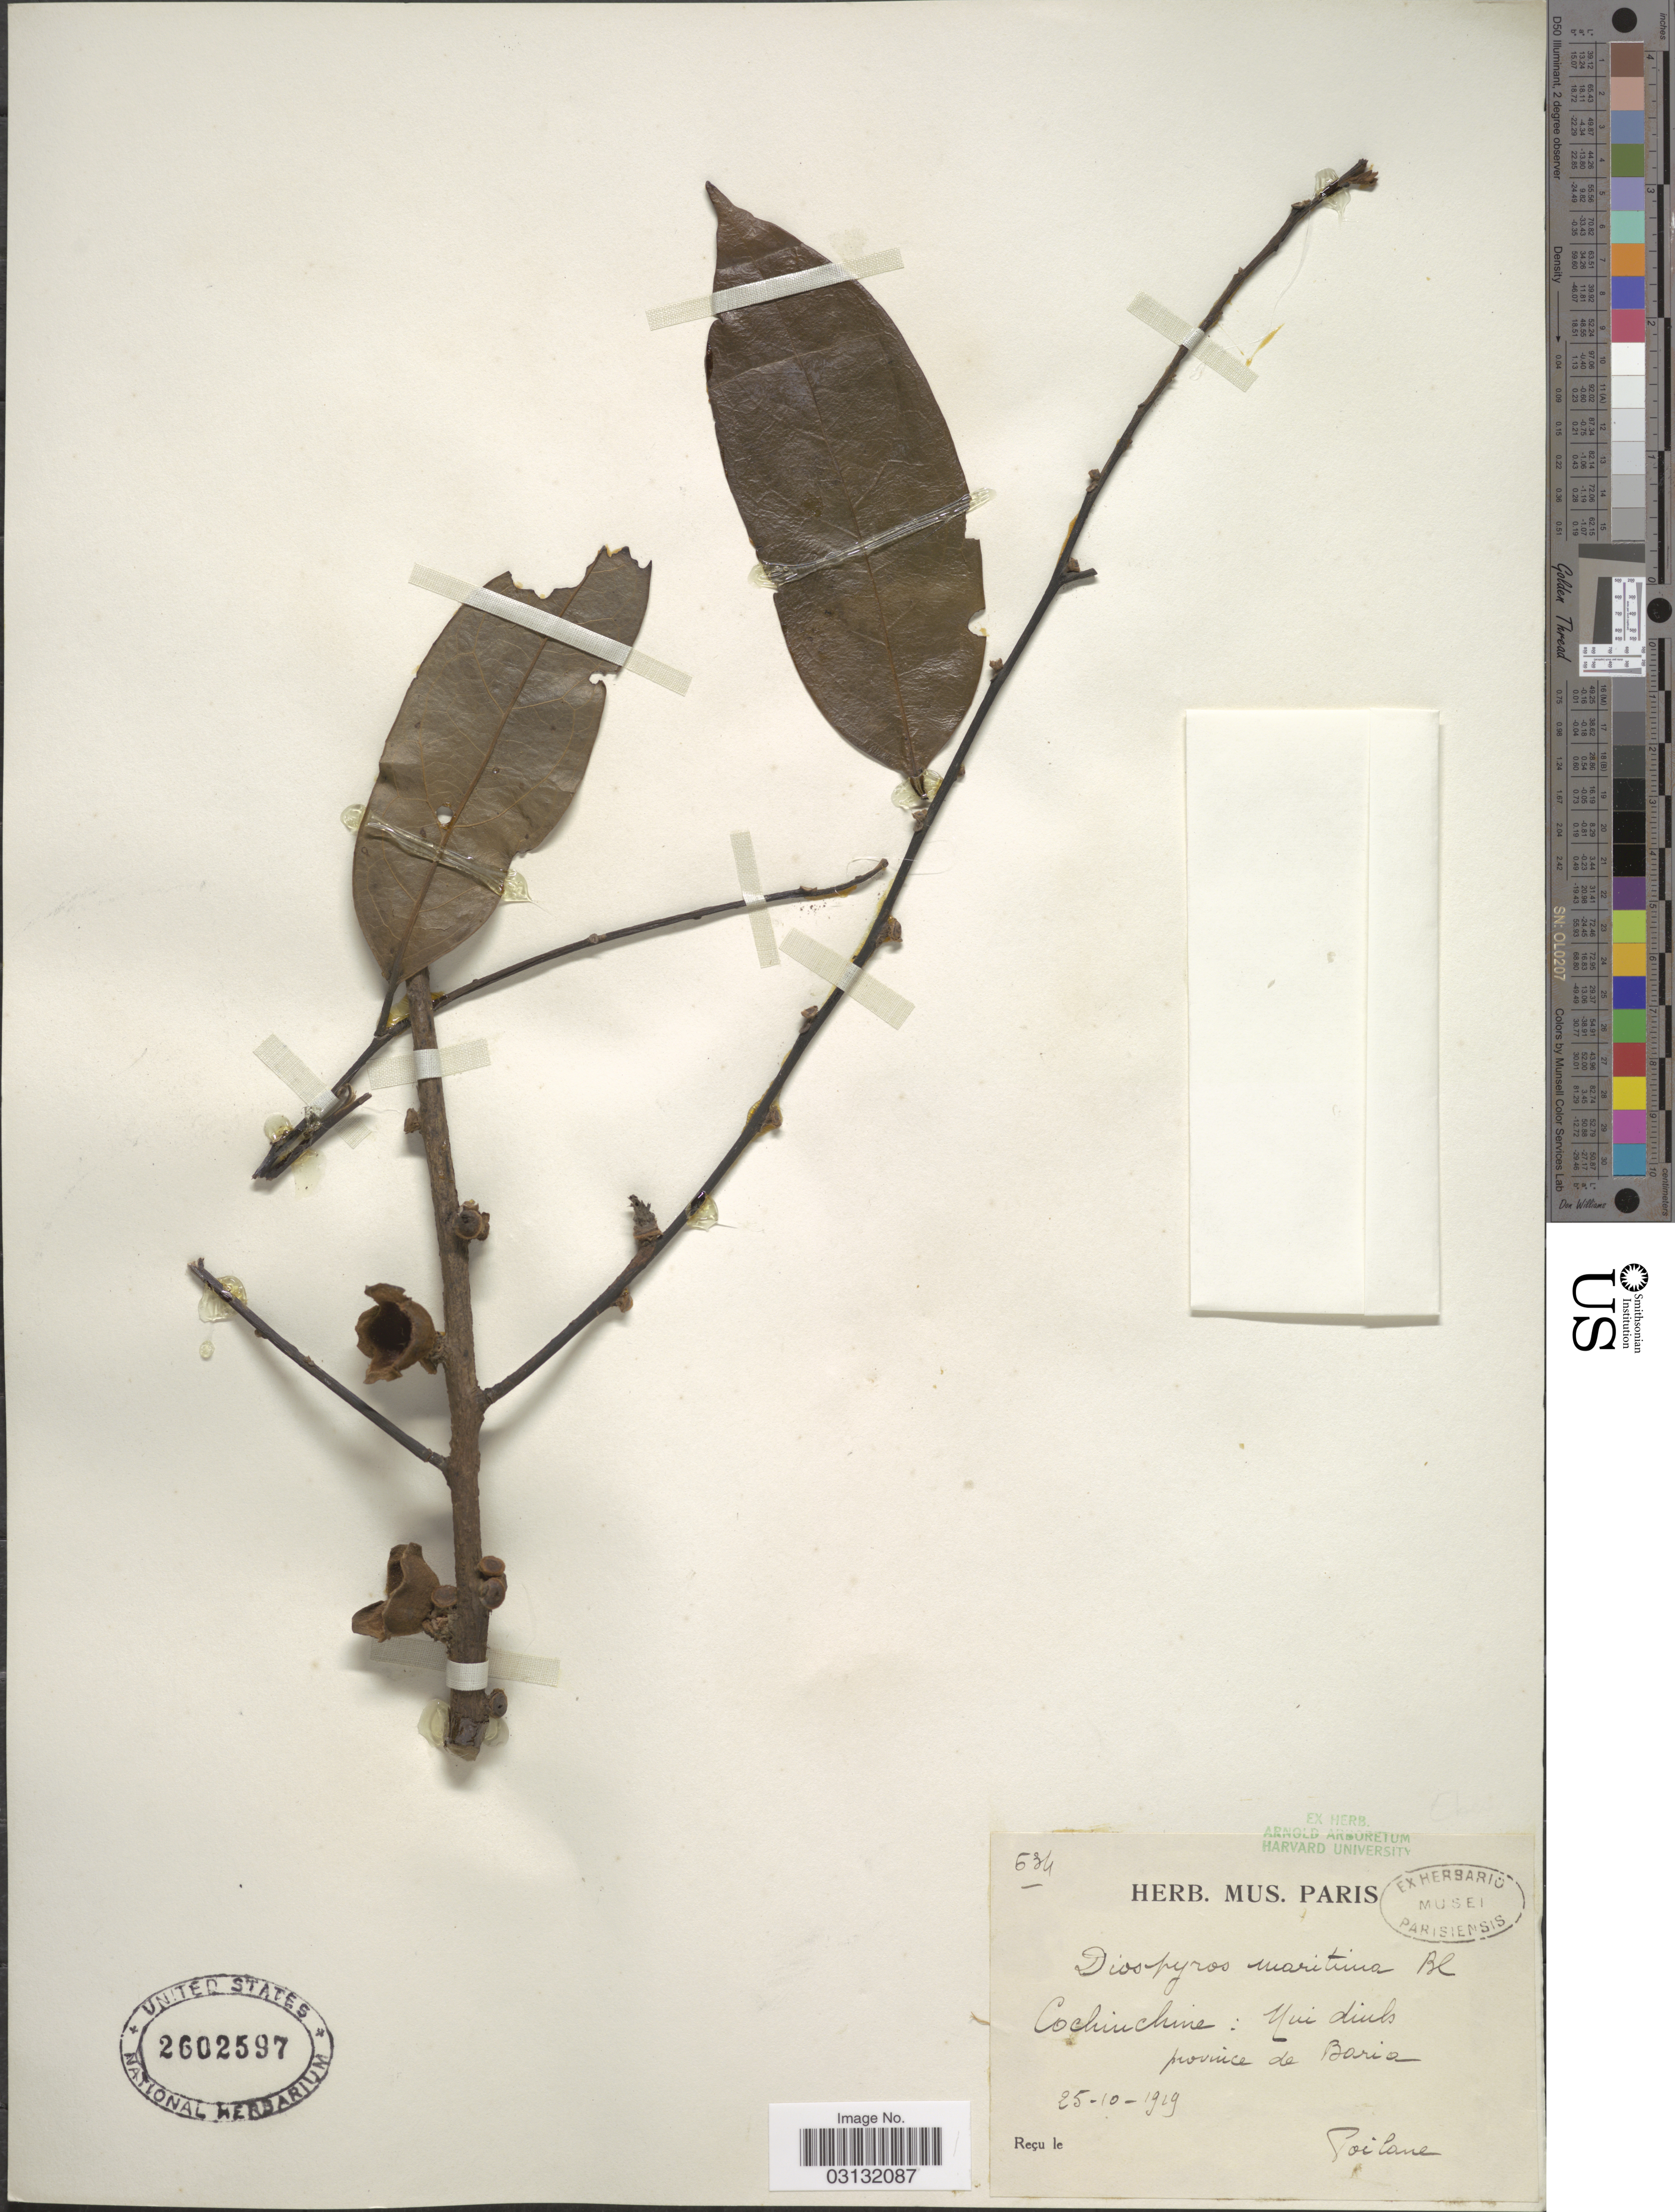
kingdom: Plantae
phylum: Tracheophyta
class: Magnoliopsida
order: Ericales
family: Ebenaceae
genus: Diospyros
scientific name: Diospyros maritima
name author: Blume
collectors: -. Poilane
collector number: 634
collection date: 1919-10-25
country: Vietnam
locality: Cochinchine: Yui dinh, province de Baria.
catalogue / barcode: US 2602597